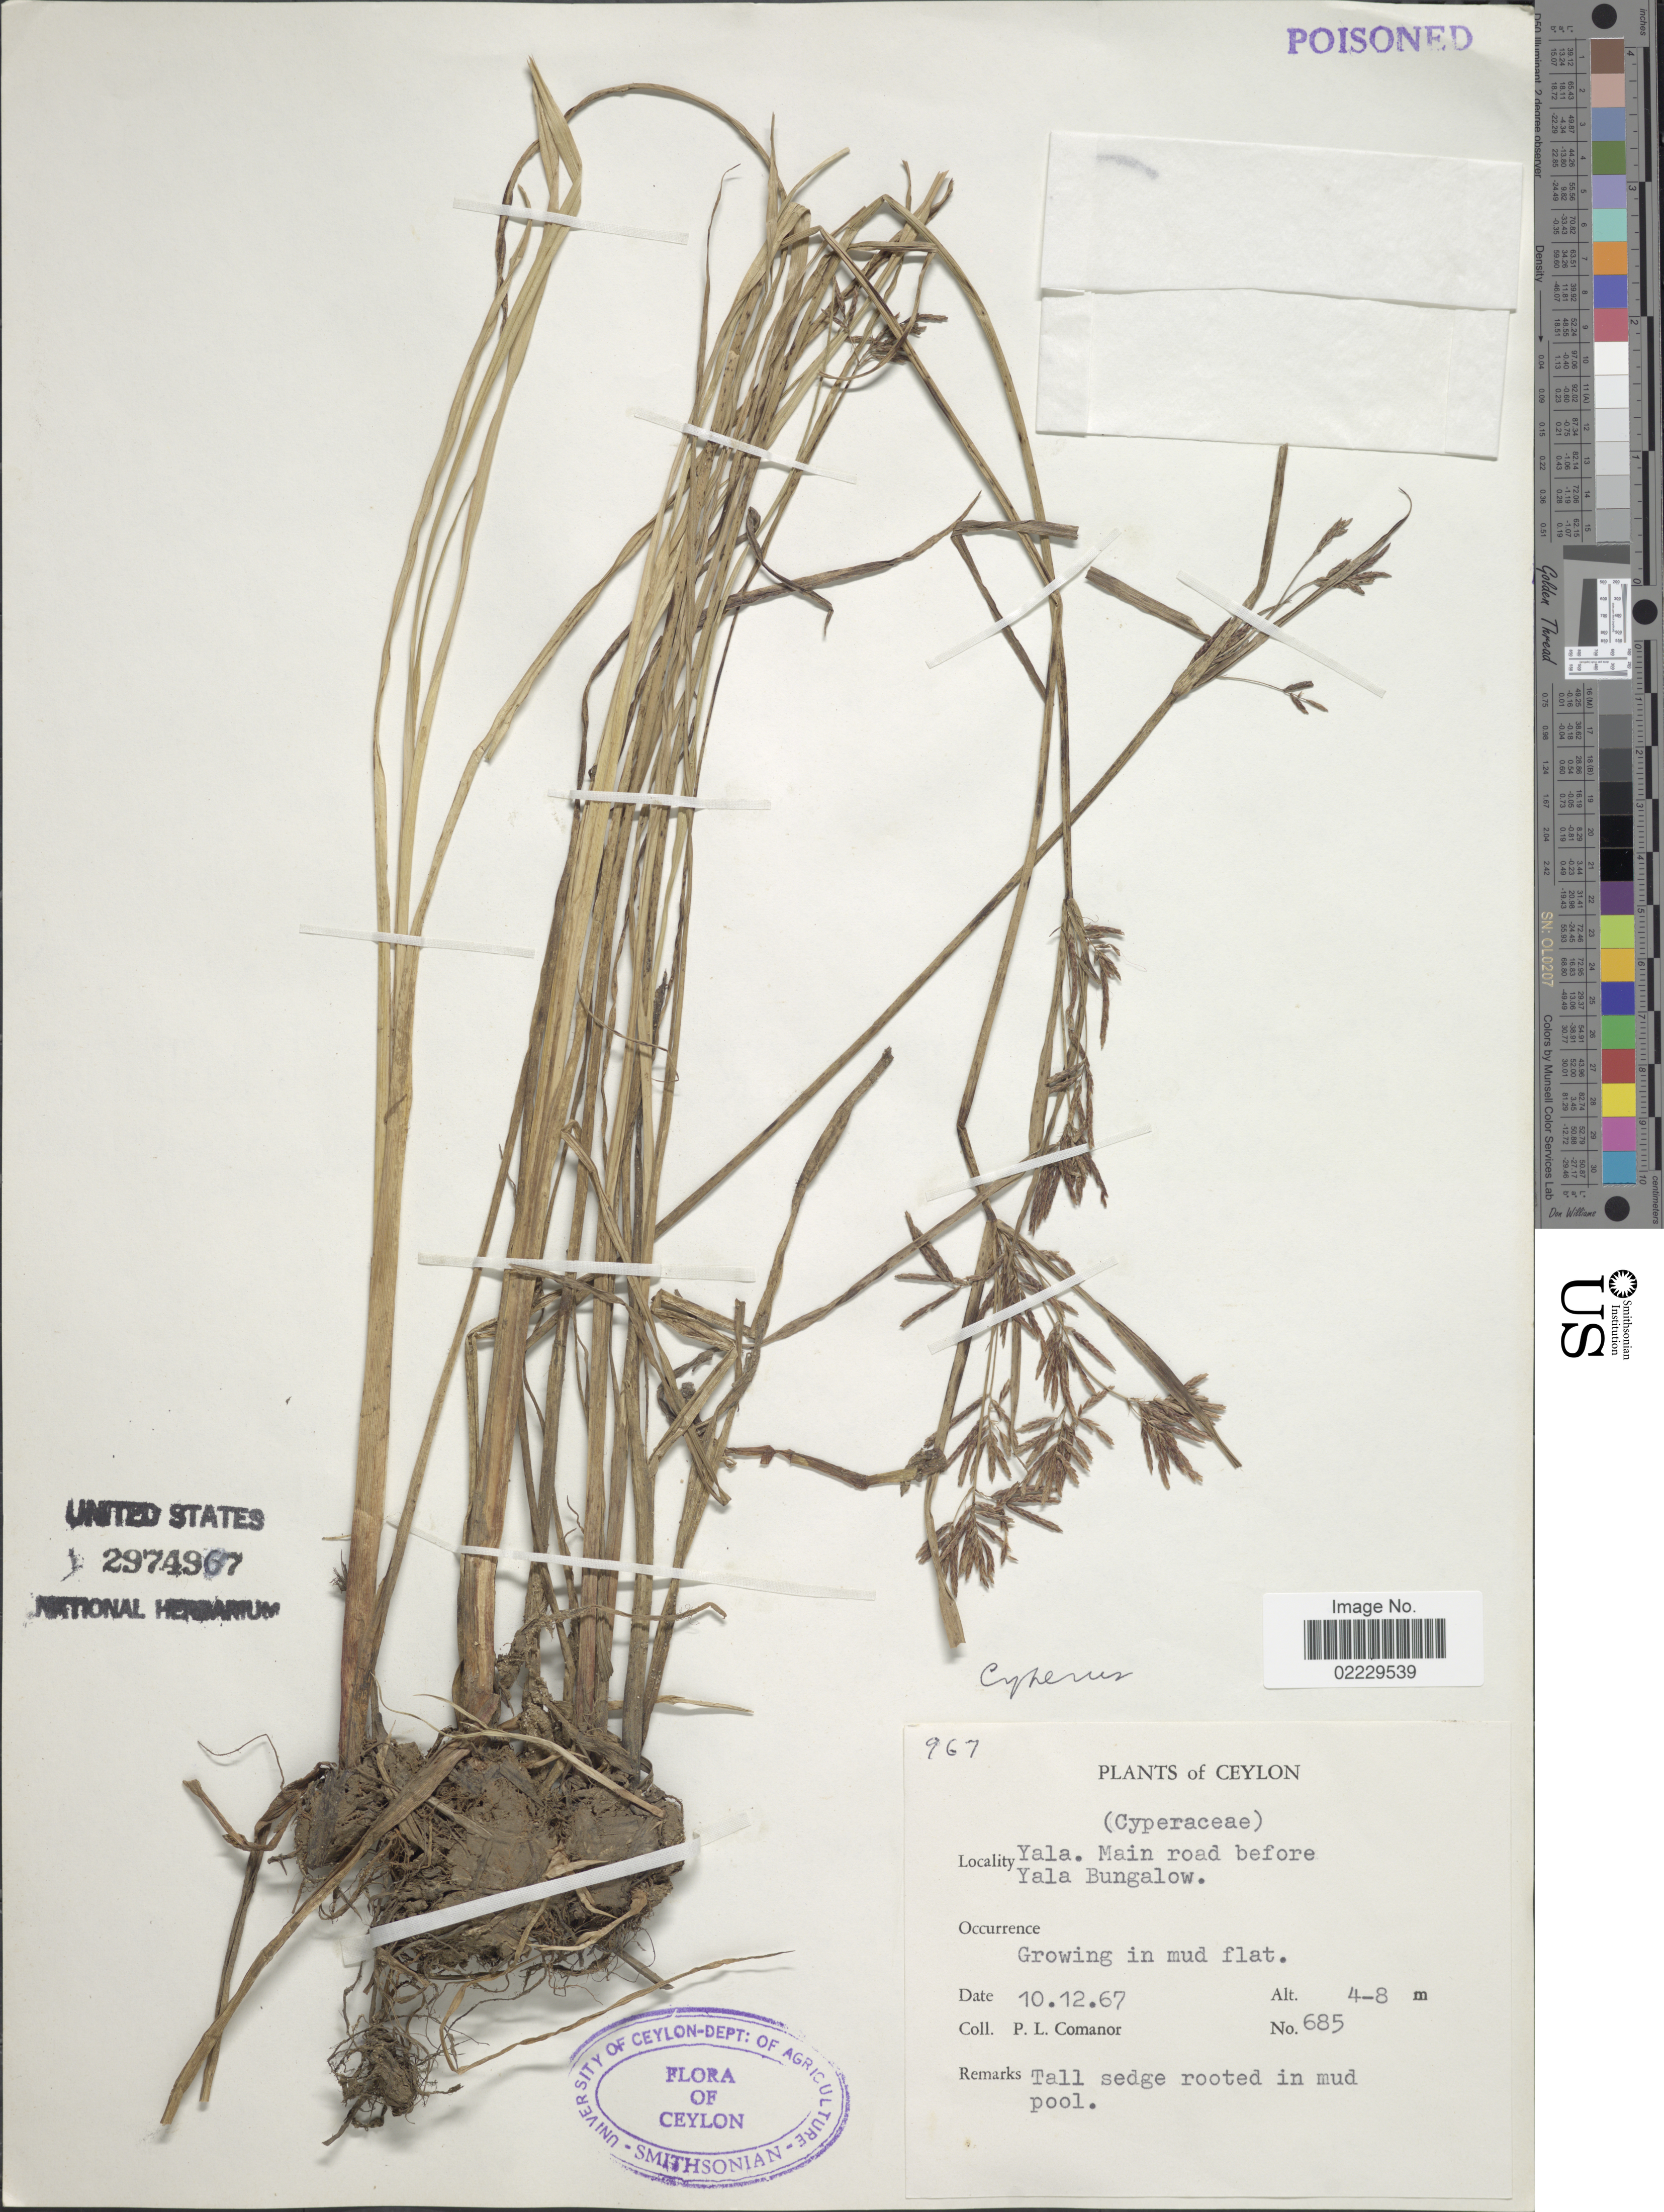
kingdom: Plantae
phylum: Tracheophyta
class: Liliopsida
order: Poales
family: Cyperaceae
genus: Cyperus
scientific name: Cyperus bifax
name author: C.B. Clarke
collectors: P. Comanor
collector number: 685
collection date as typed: Transcribed d/m/y: 10/12/67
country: Sri Lanka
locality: Ceylon, Yala. Main road before Yala Bungalow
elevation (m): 4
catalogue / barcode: US 2974967